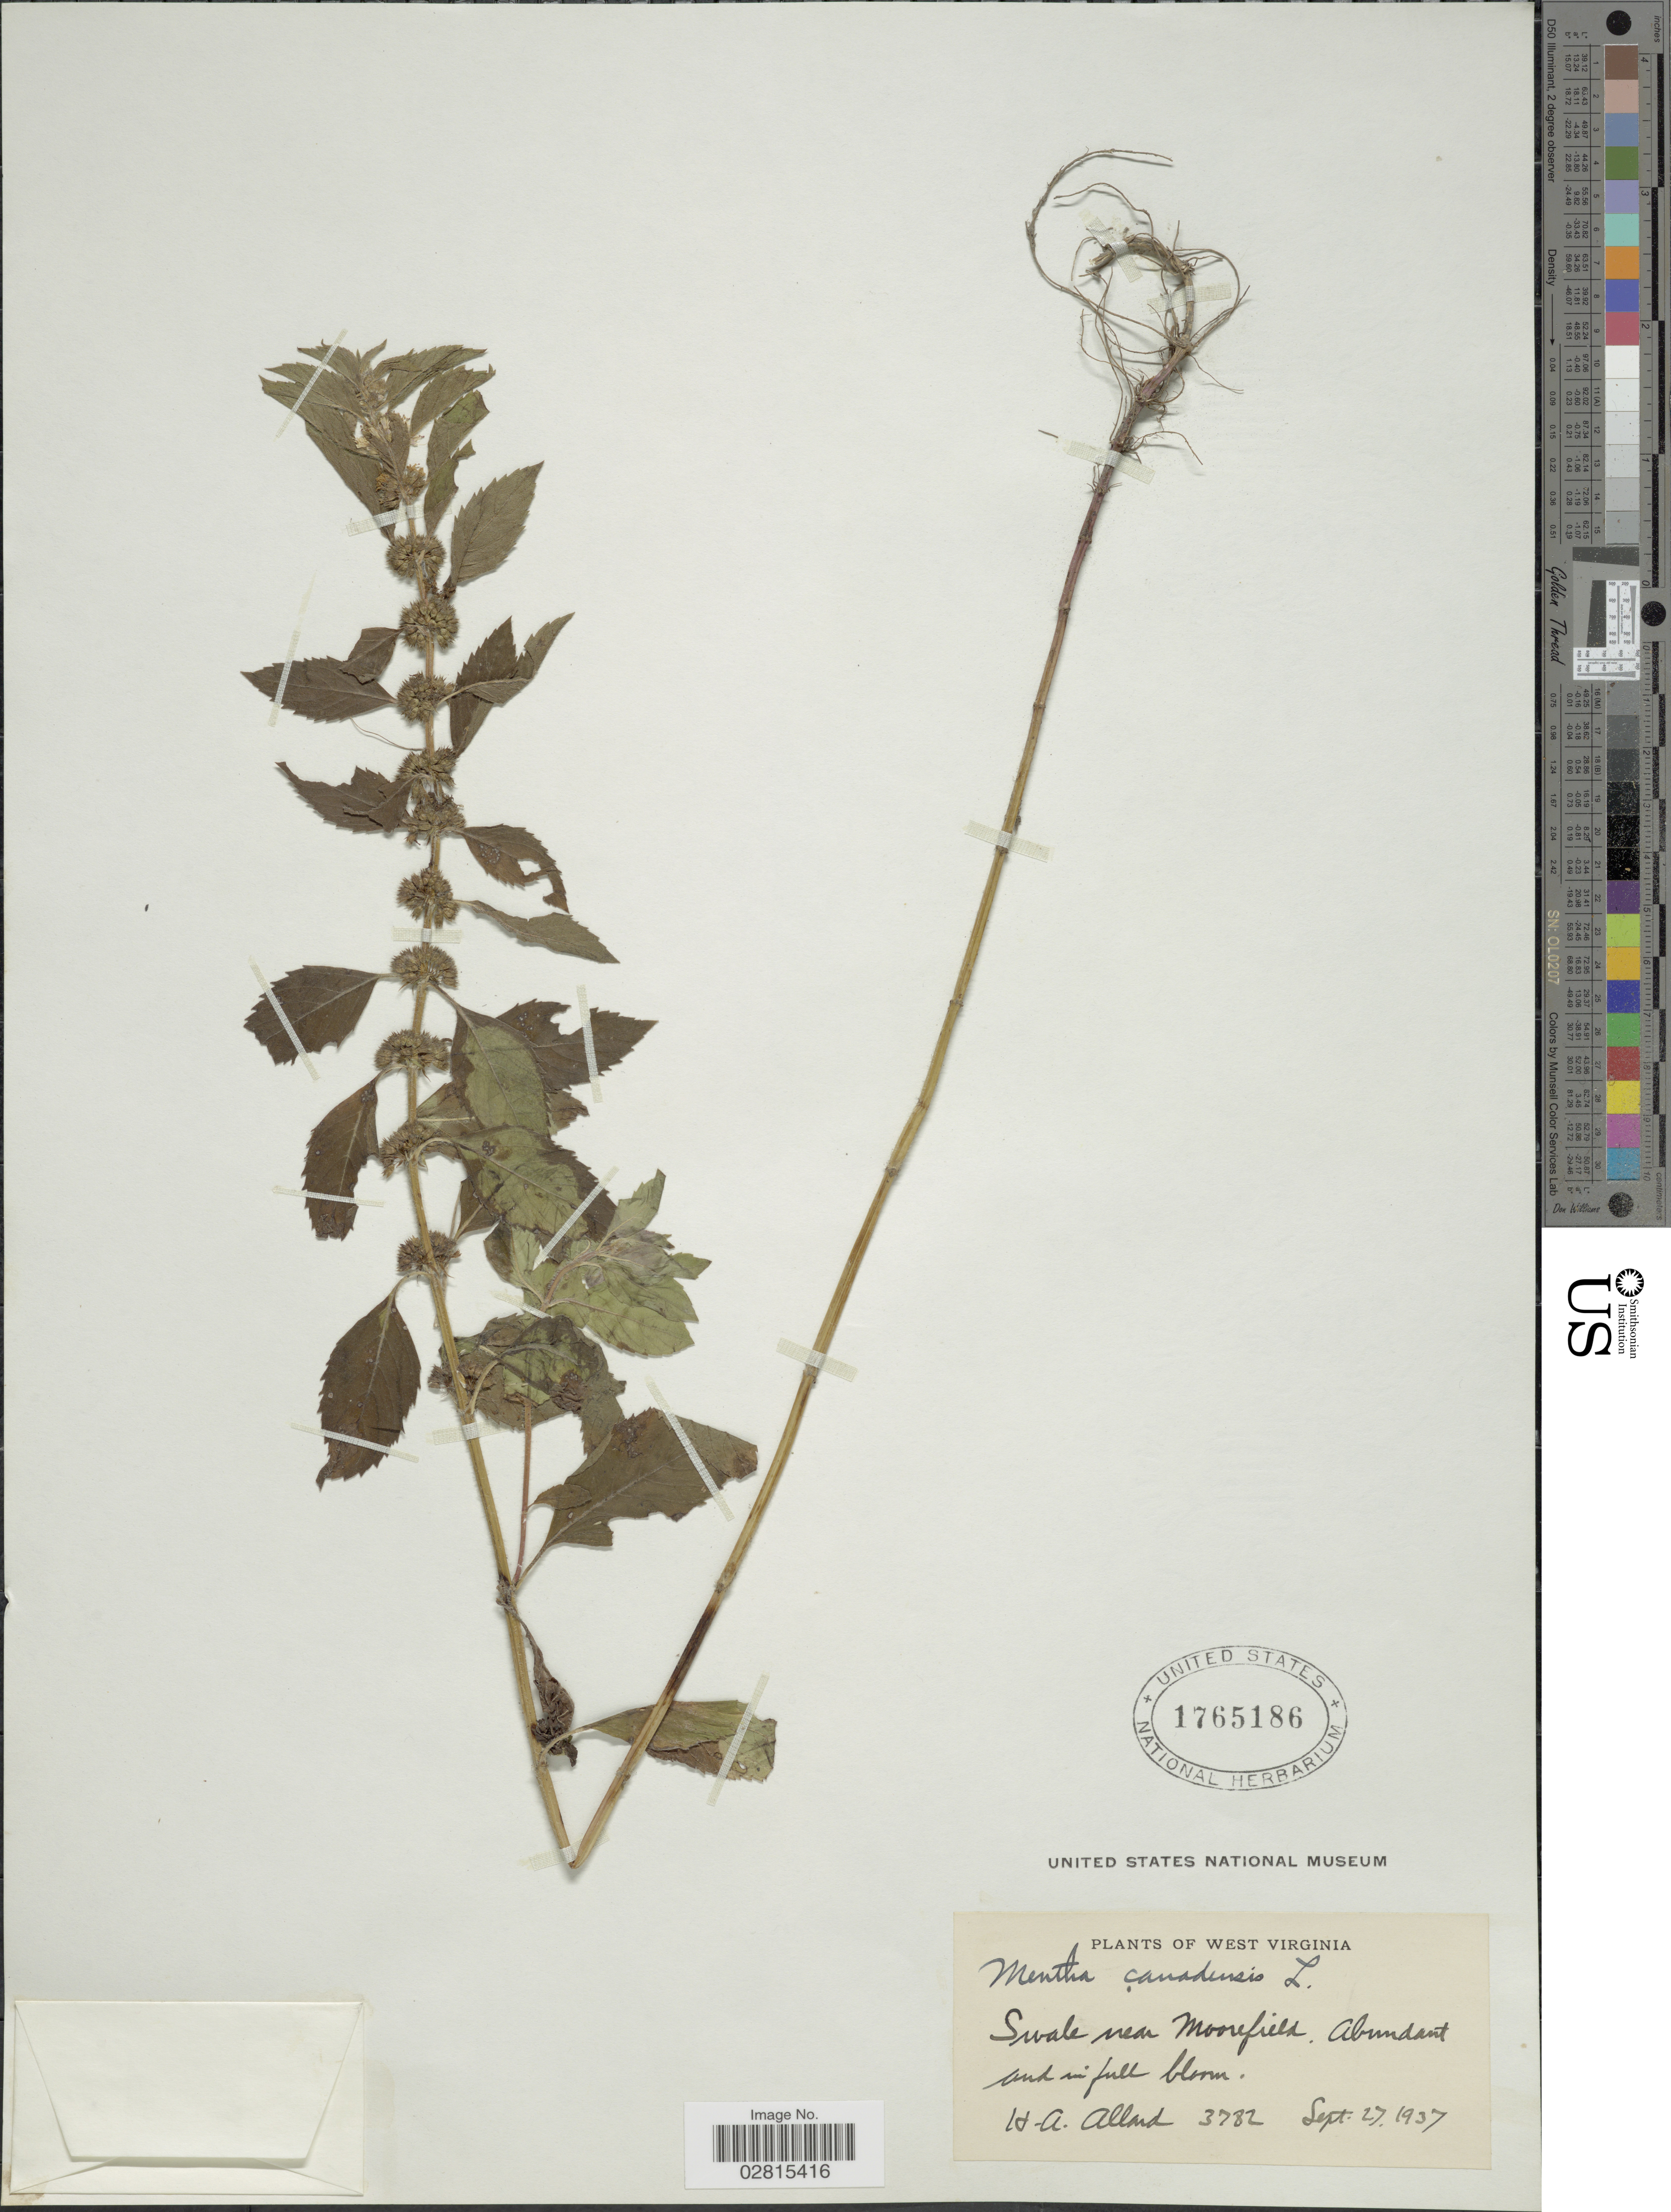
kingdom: Plantae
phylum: Tracheophyta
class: Magnoliopsida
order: Lamiales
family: Lamiaceae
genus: Mentha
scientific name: Mentha canadensis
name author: L.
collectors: H. A. Allard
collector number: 3782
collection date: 1937-09-27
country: United States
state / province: West Virginia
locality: Swale near Moorefield.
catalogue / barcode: US 1765186